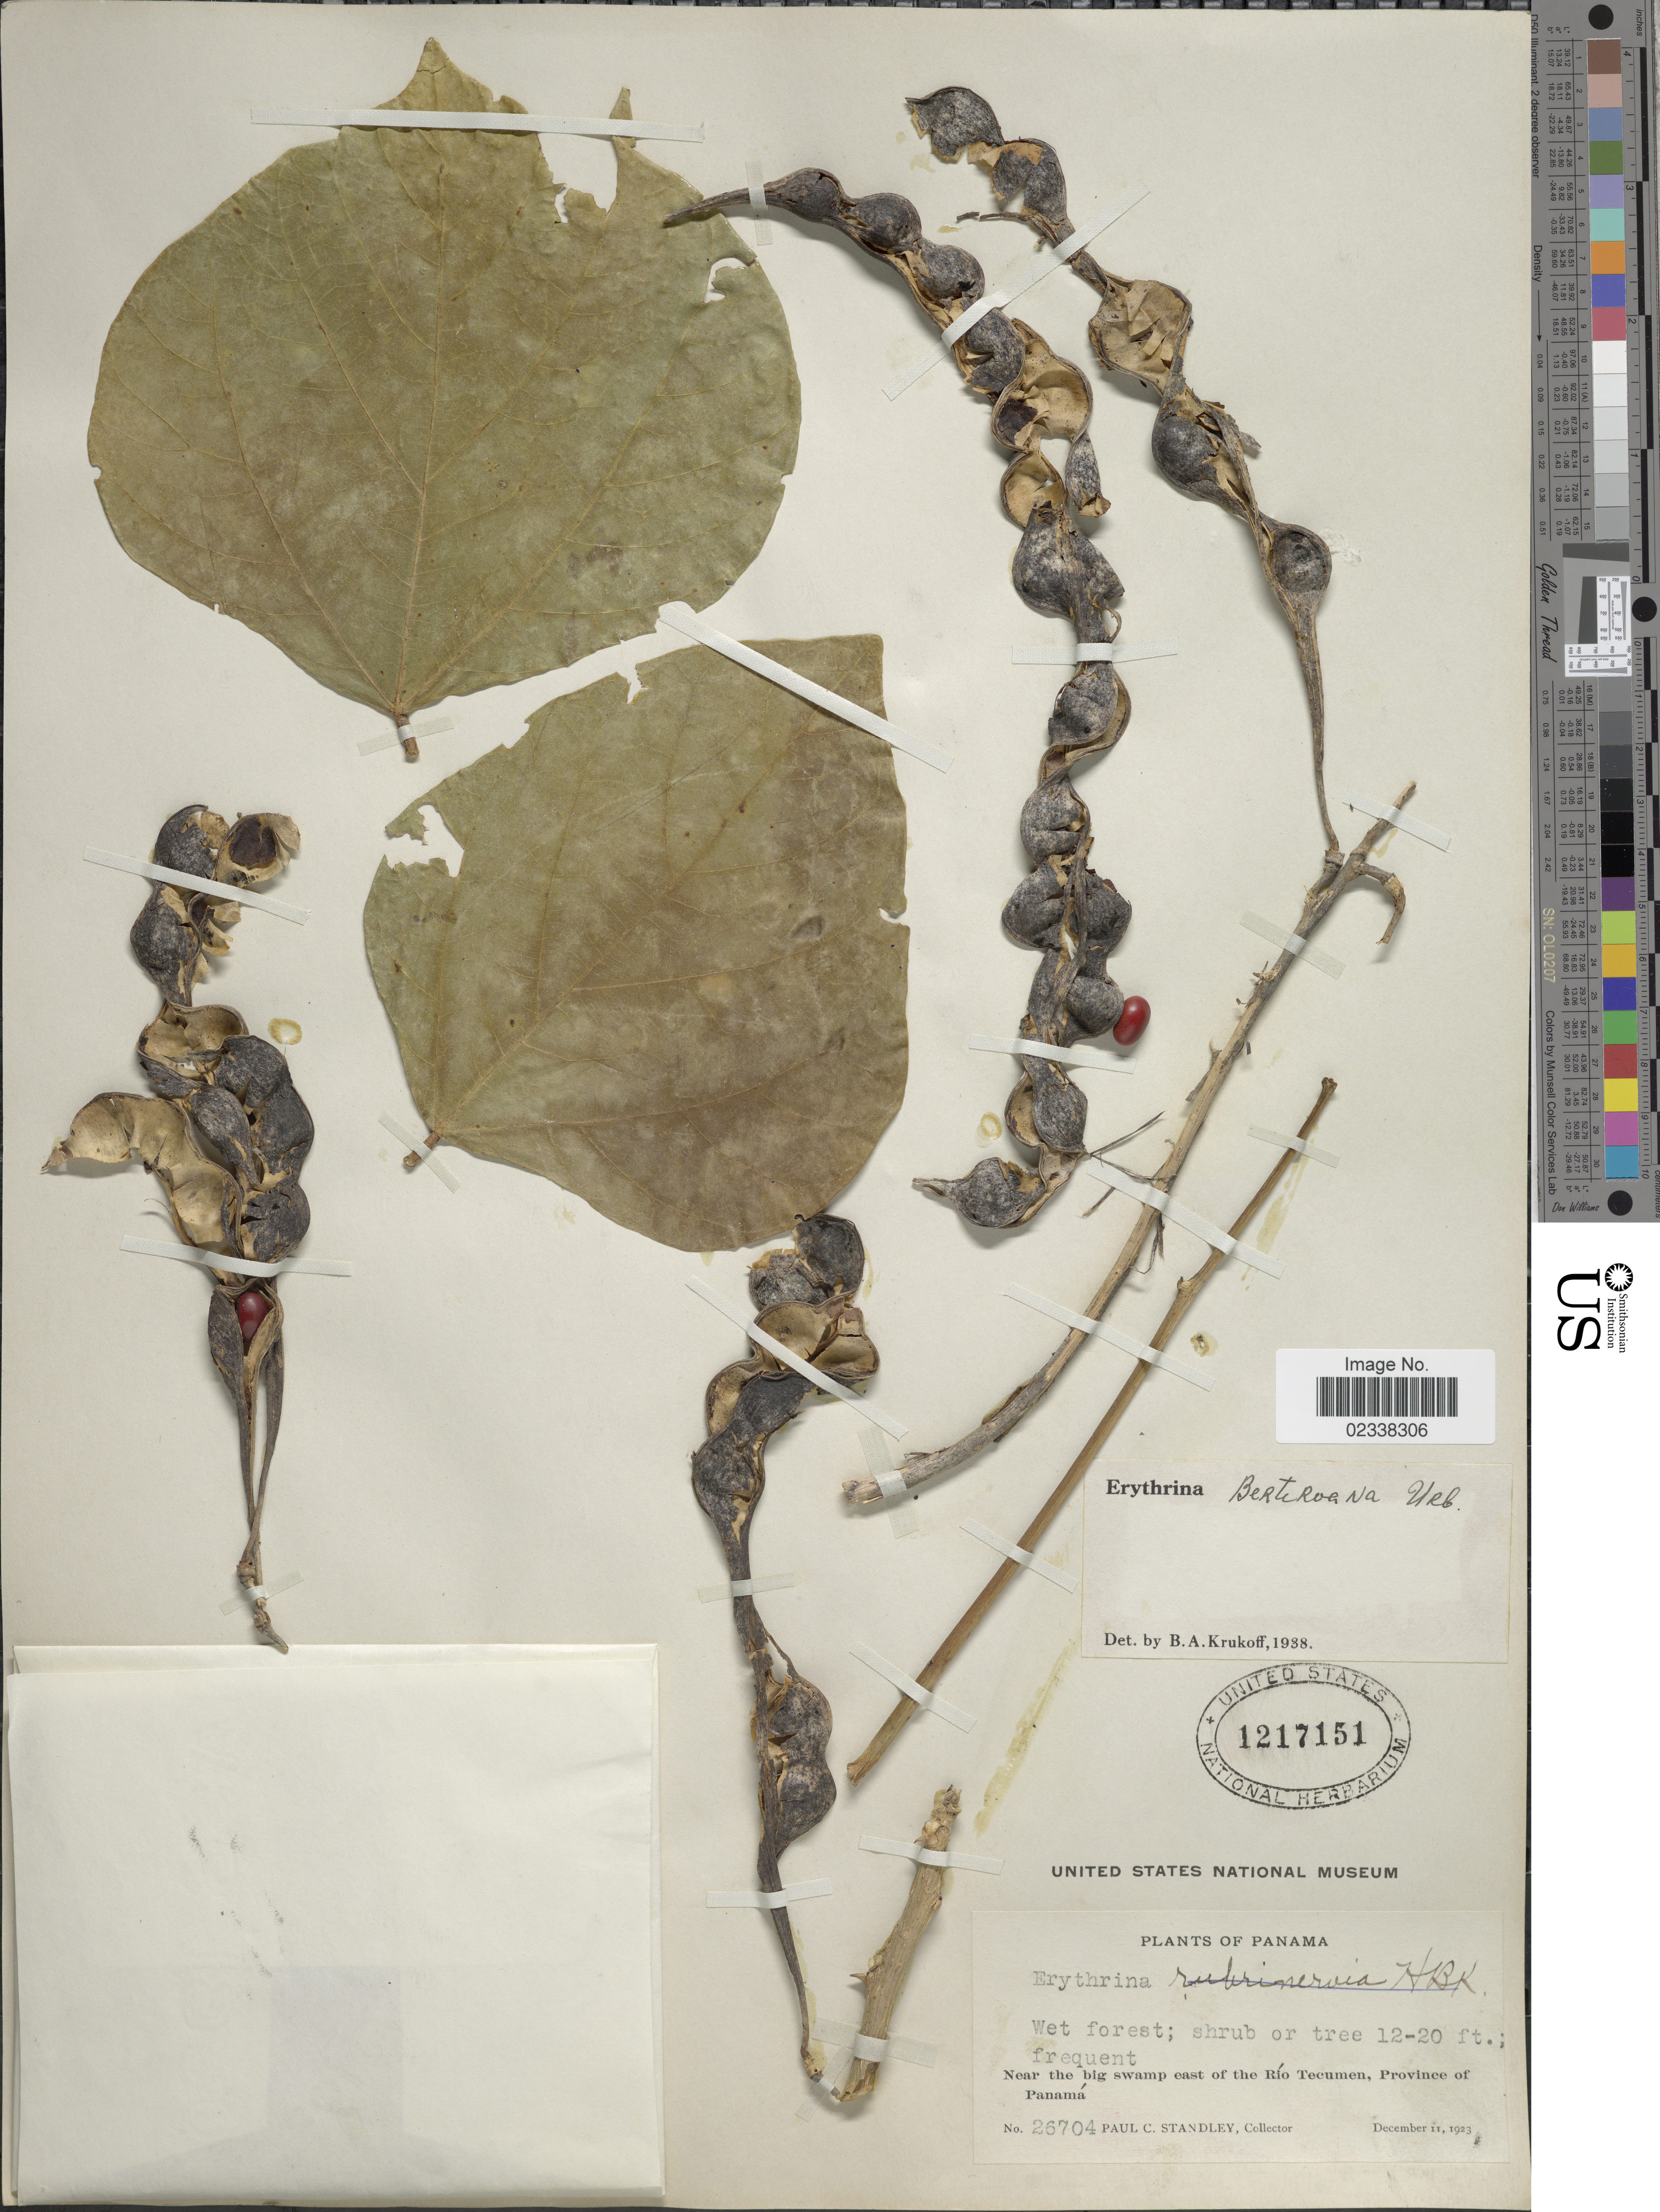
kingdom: Plantae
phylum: Tracheophyta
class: Magnoliopsida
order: Fabales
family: Fabaceae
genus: Erythrina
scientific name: Erythrina berteroana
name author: Urb.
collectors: P. C. Standley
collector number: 26704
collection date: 1923-12-11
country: Panama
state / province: Panamá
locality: Near the big swamp east of the Rio Tecumen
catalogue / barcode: US 1217151